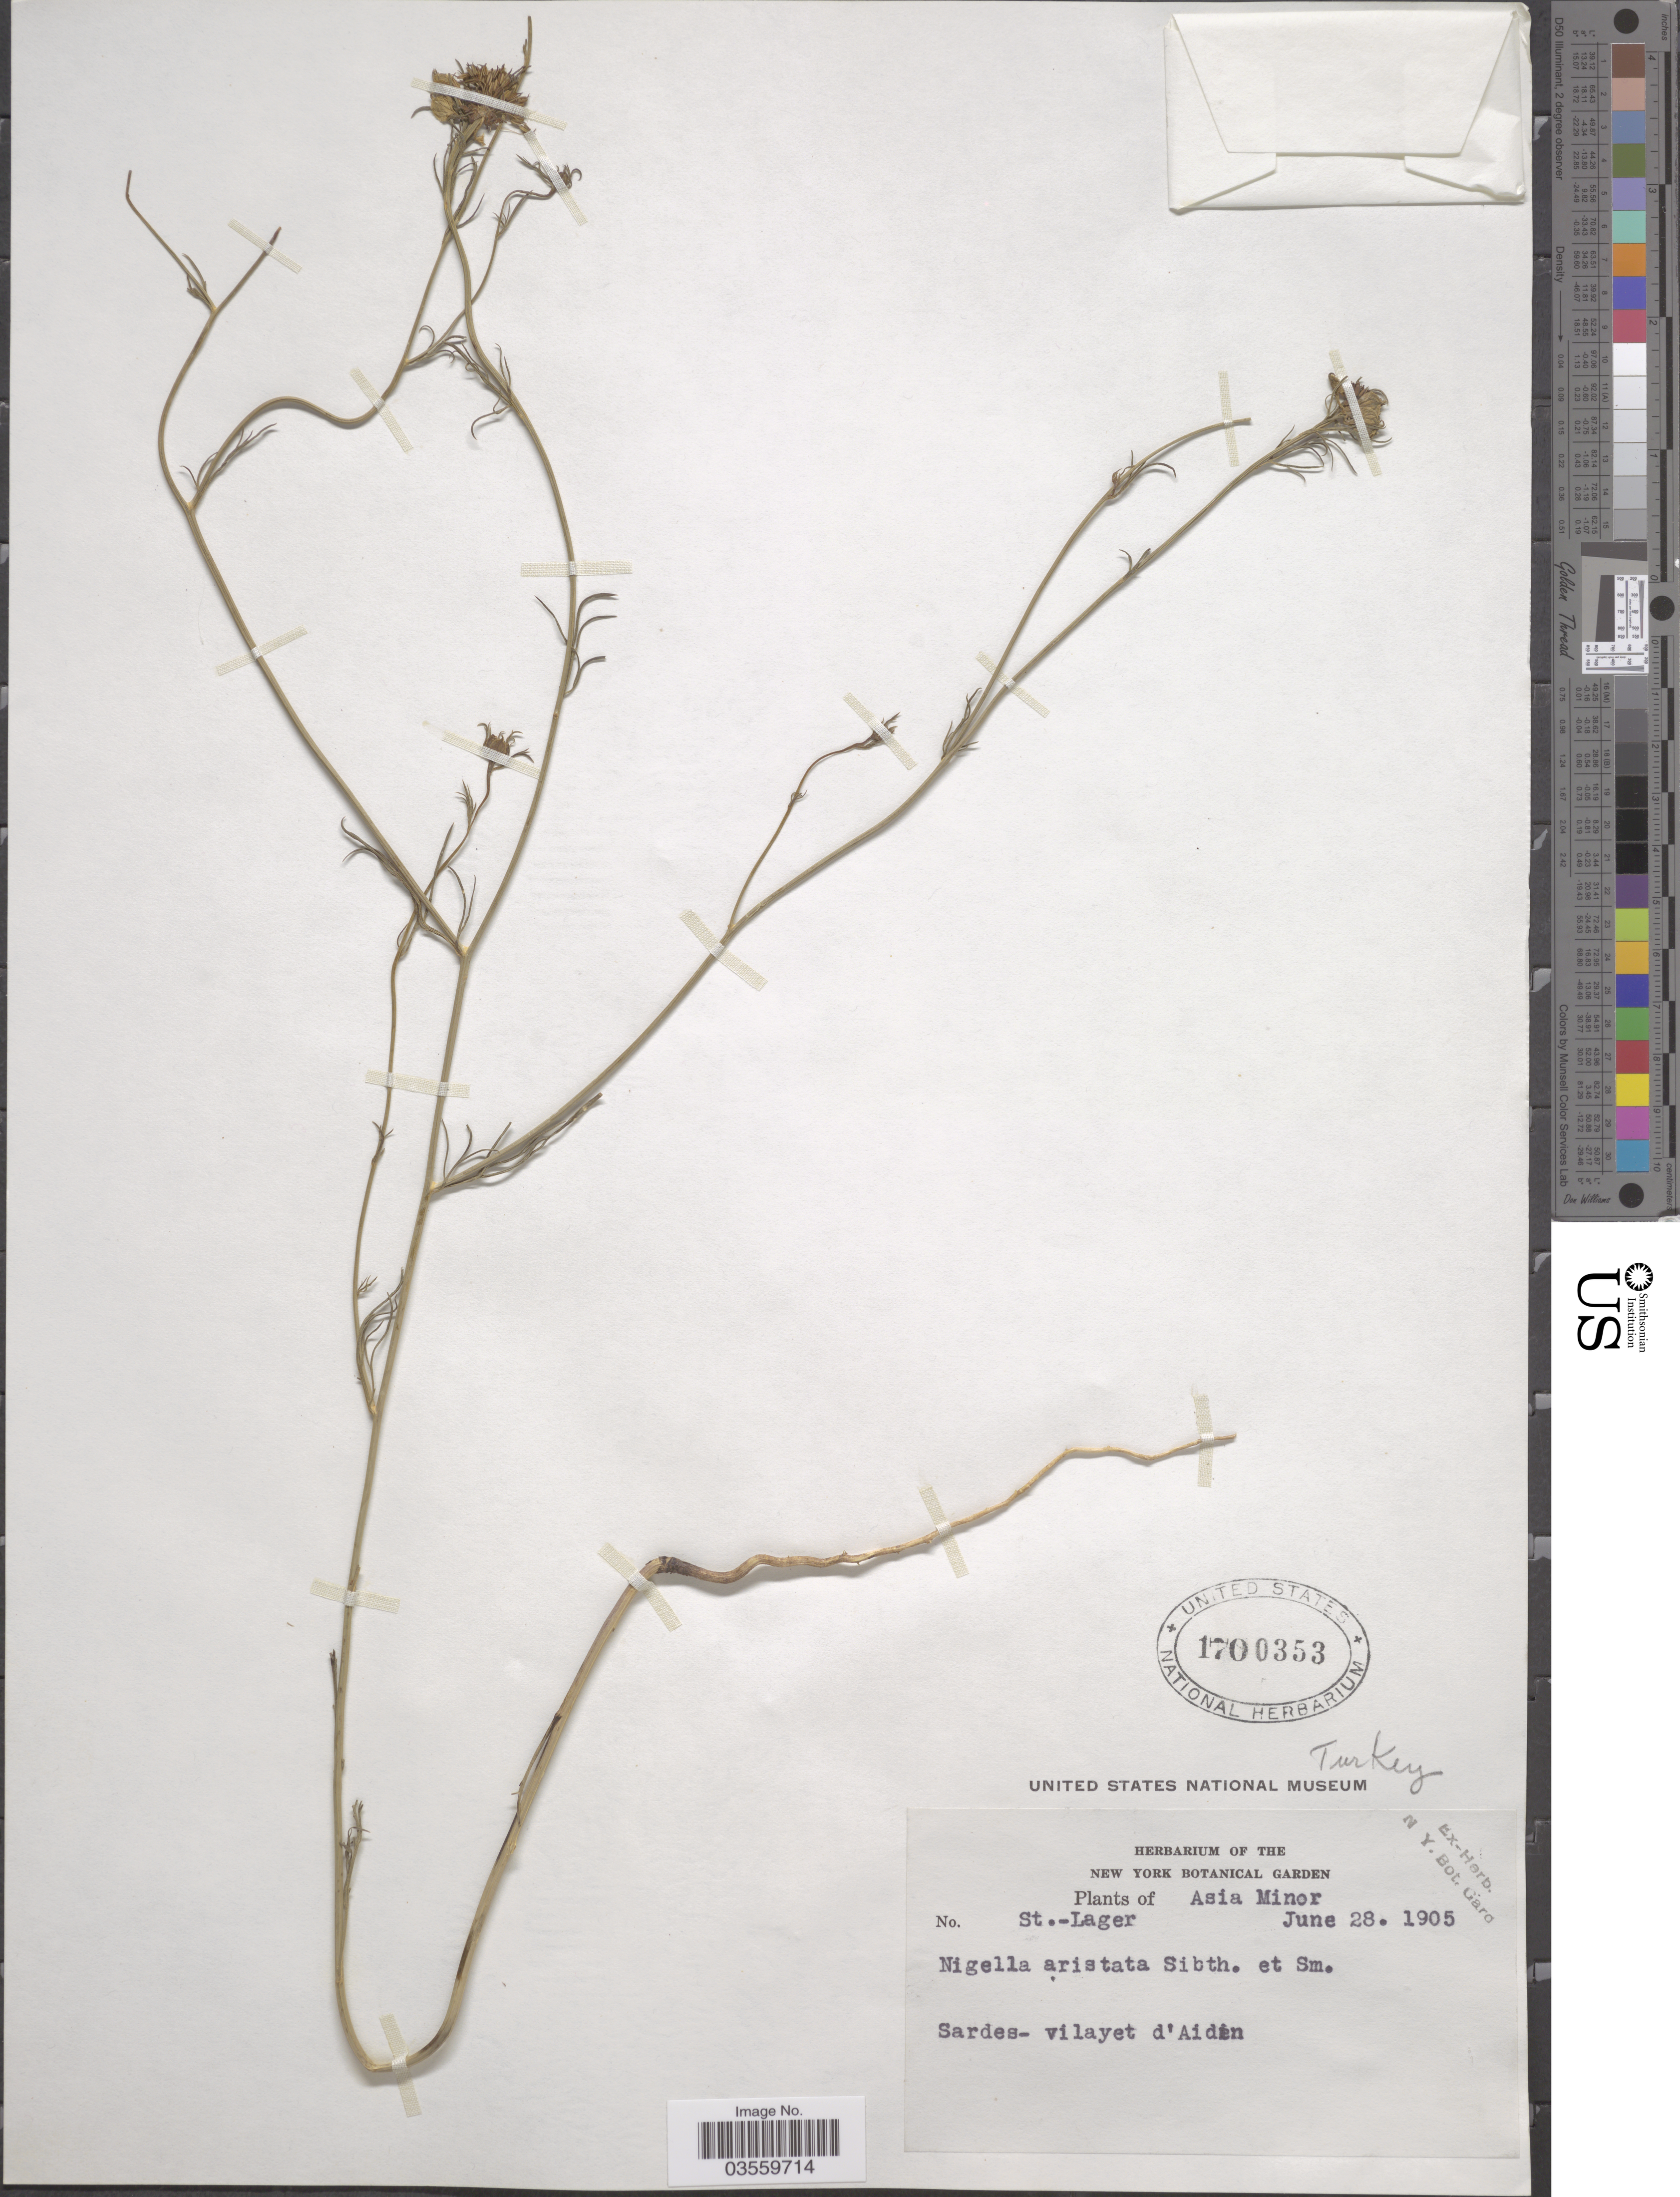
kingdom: Plantae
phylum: Tracheophyta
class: Magnoliopsida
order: Ranunculales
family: Ranunculaceae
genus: Nigella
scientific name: Nigella aristata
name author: Sm.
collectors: -. St. Lager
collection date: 1905-06-28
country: Turkey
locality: Asia Minor. Sardes- vilayet d'Aidin. [interpreted]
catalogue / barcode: US 1700353